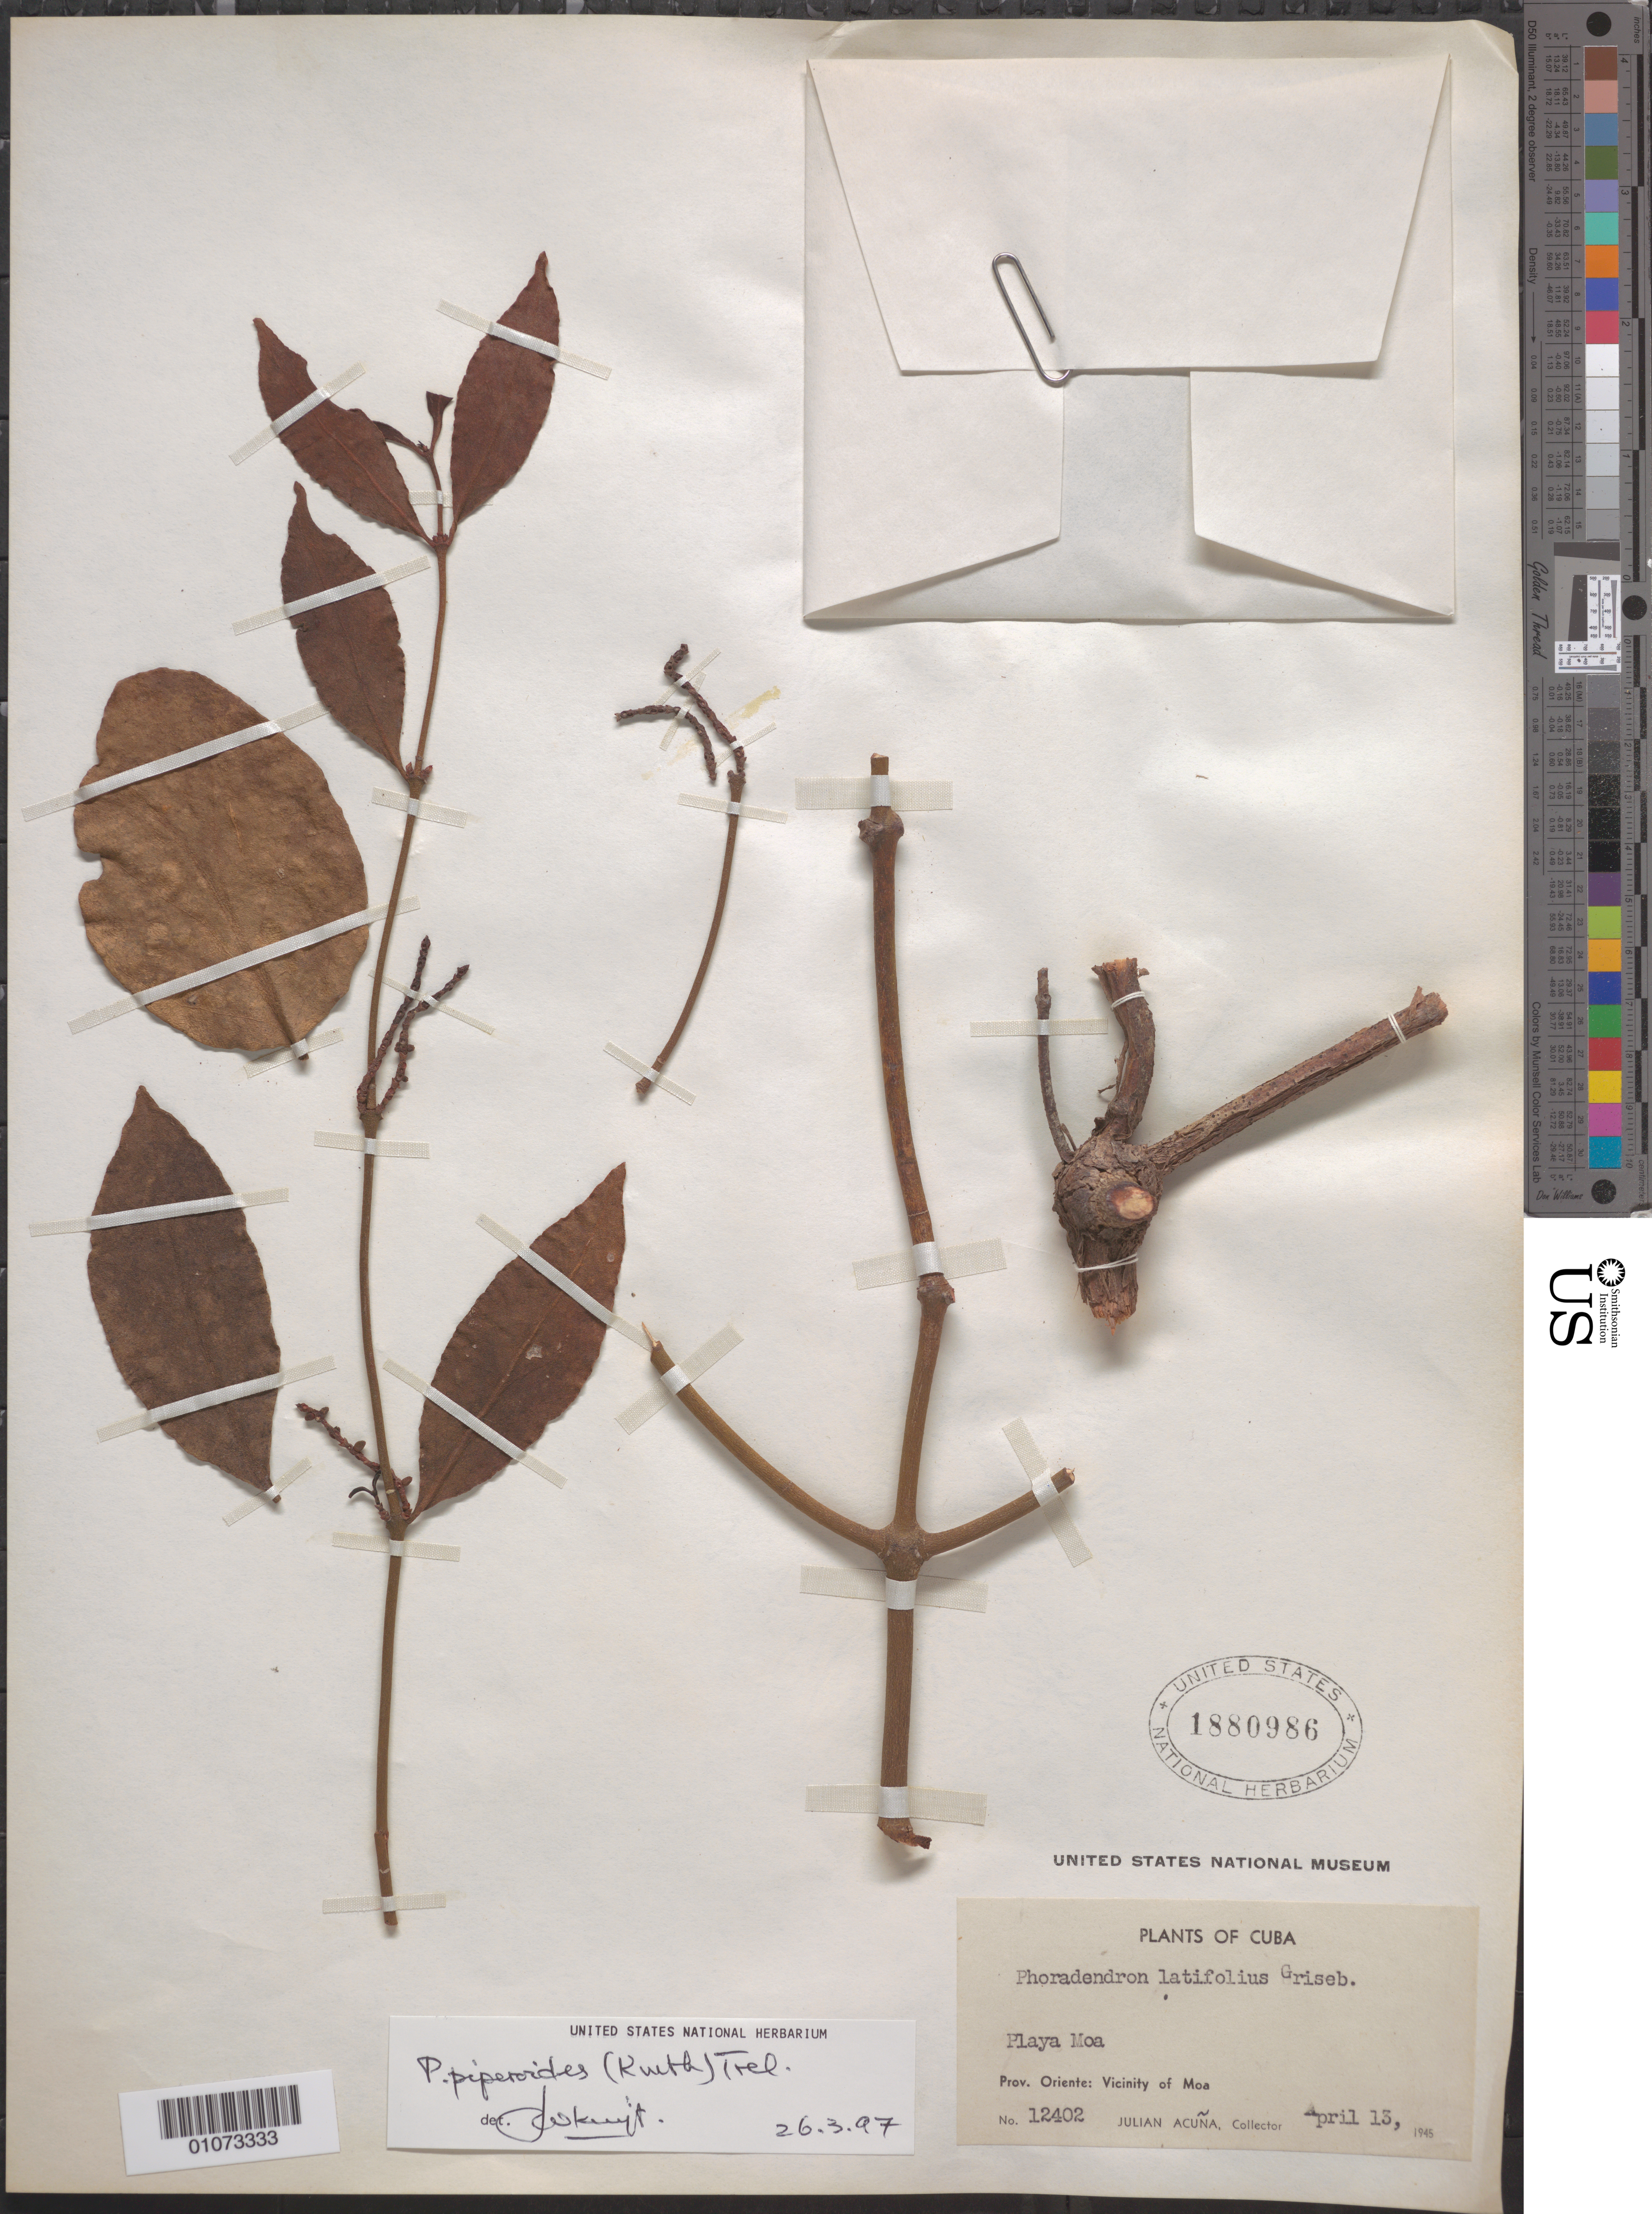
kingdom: Plantae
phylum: Tracheophyta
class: Magnoliopsida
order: Santalales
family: Viscaceae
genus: Phoradendron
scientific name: Phoradendron piperoides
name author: (Kunth) Trel.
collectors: J. Acuña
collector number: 12402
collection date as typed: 13 Apr 1945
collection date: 1945-04-13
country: Cuba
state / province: Holguín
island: Cuba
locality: Vicinity of Moa [Oriente], Playa Moa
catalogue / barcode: US 1880986